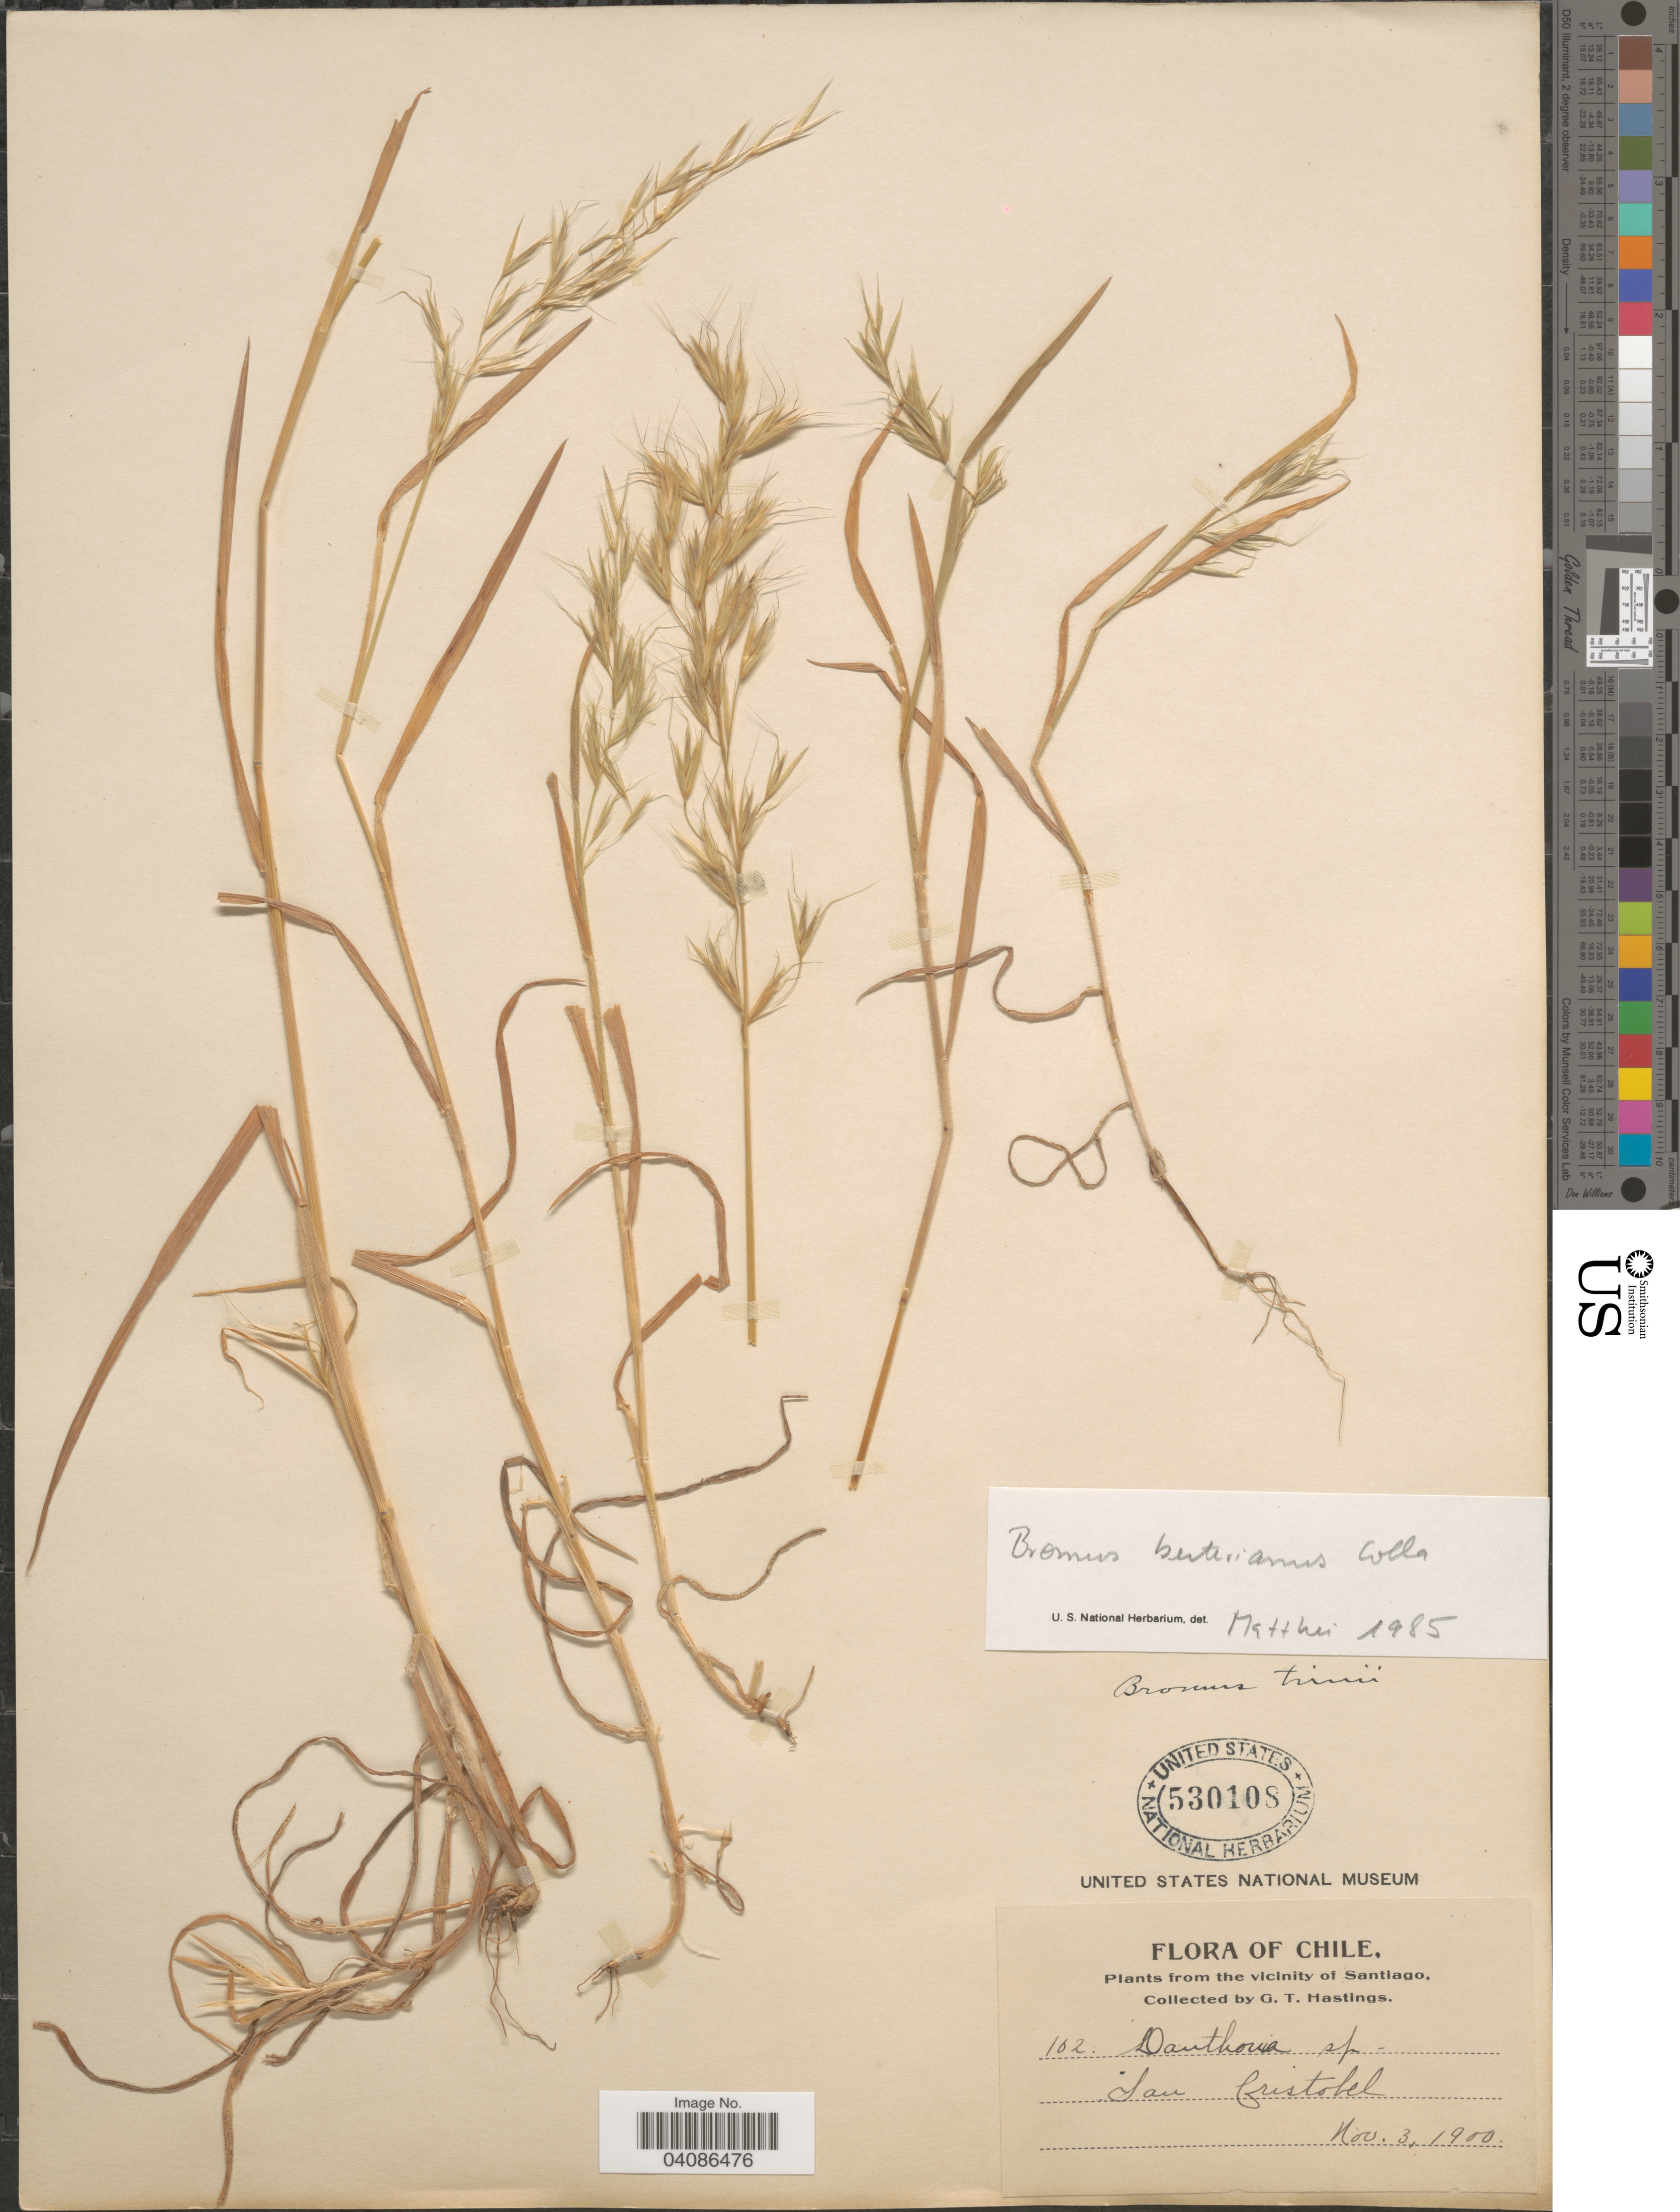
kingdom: Plantae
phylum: Tracheophyta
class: Liliopsida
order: Poales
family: Poaceae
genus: Bromus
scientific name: Bromus berteroanus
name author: Colla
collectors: G. Hastings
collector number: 102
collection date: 1900-11-03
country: Chile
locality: The vicinity of Santiago. San Cristobel.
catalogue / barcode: US 530108